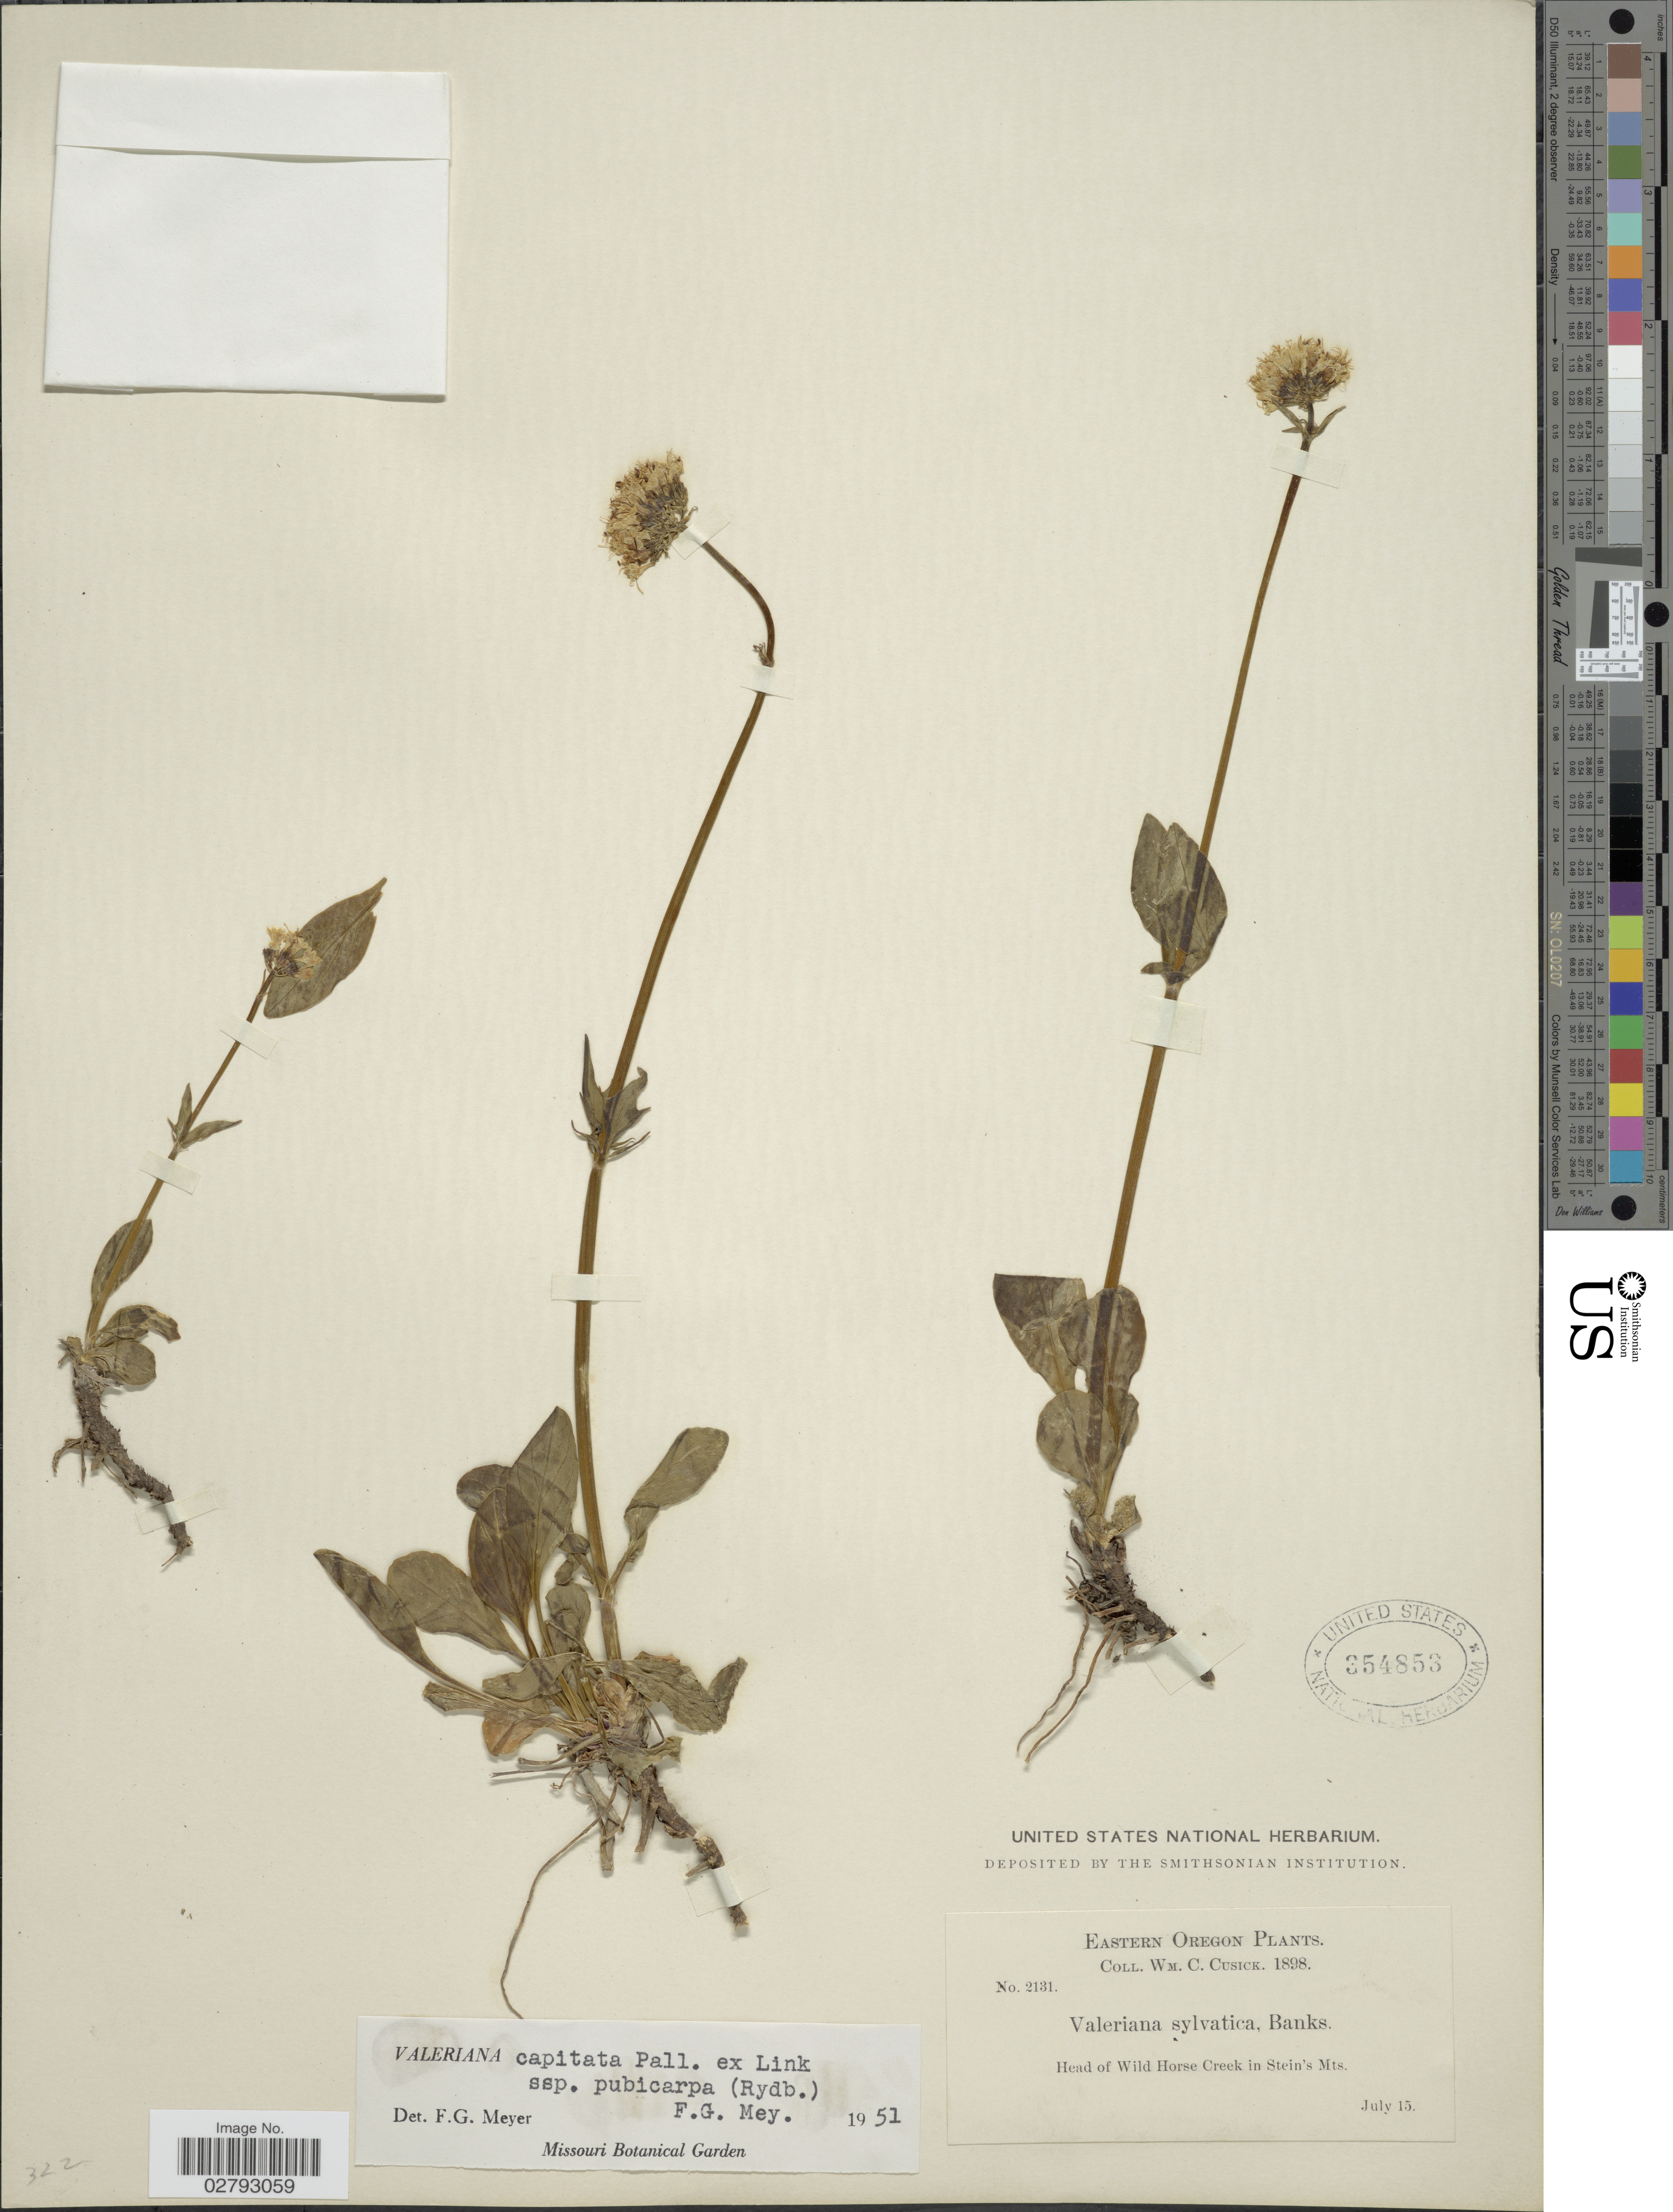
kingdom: Plantae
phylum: Tracheophyta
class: Magnoliopsida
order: Dipsacales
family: Caprifoliaceae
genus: Valeriana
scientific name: Valeriana capitata subsp. pubicarpa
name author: (Rydb.) F.G. Mey.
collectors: W. C. Cusick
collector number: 2131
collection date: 1898-07-15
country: United States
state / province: Oregon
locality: Eastern Oregon. Head of Wild Horse Creek in Stein's Mts.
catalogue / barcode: US 354853